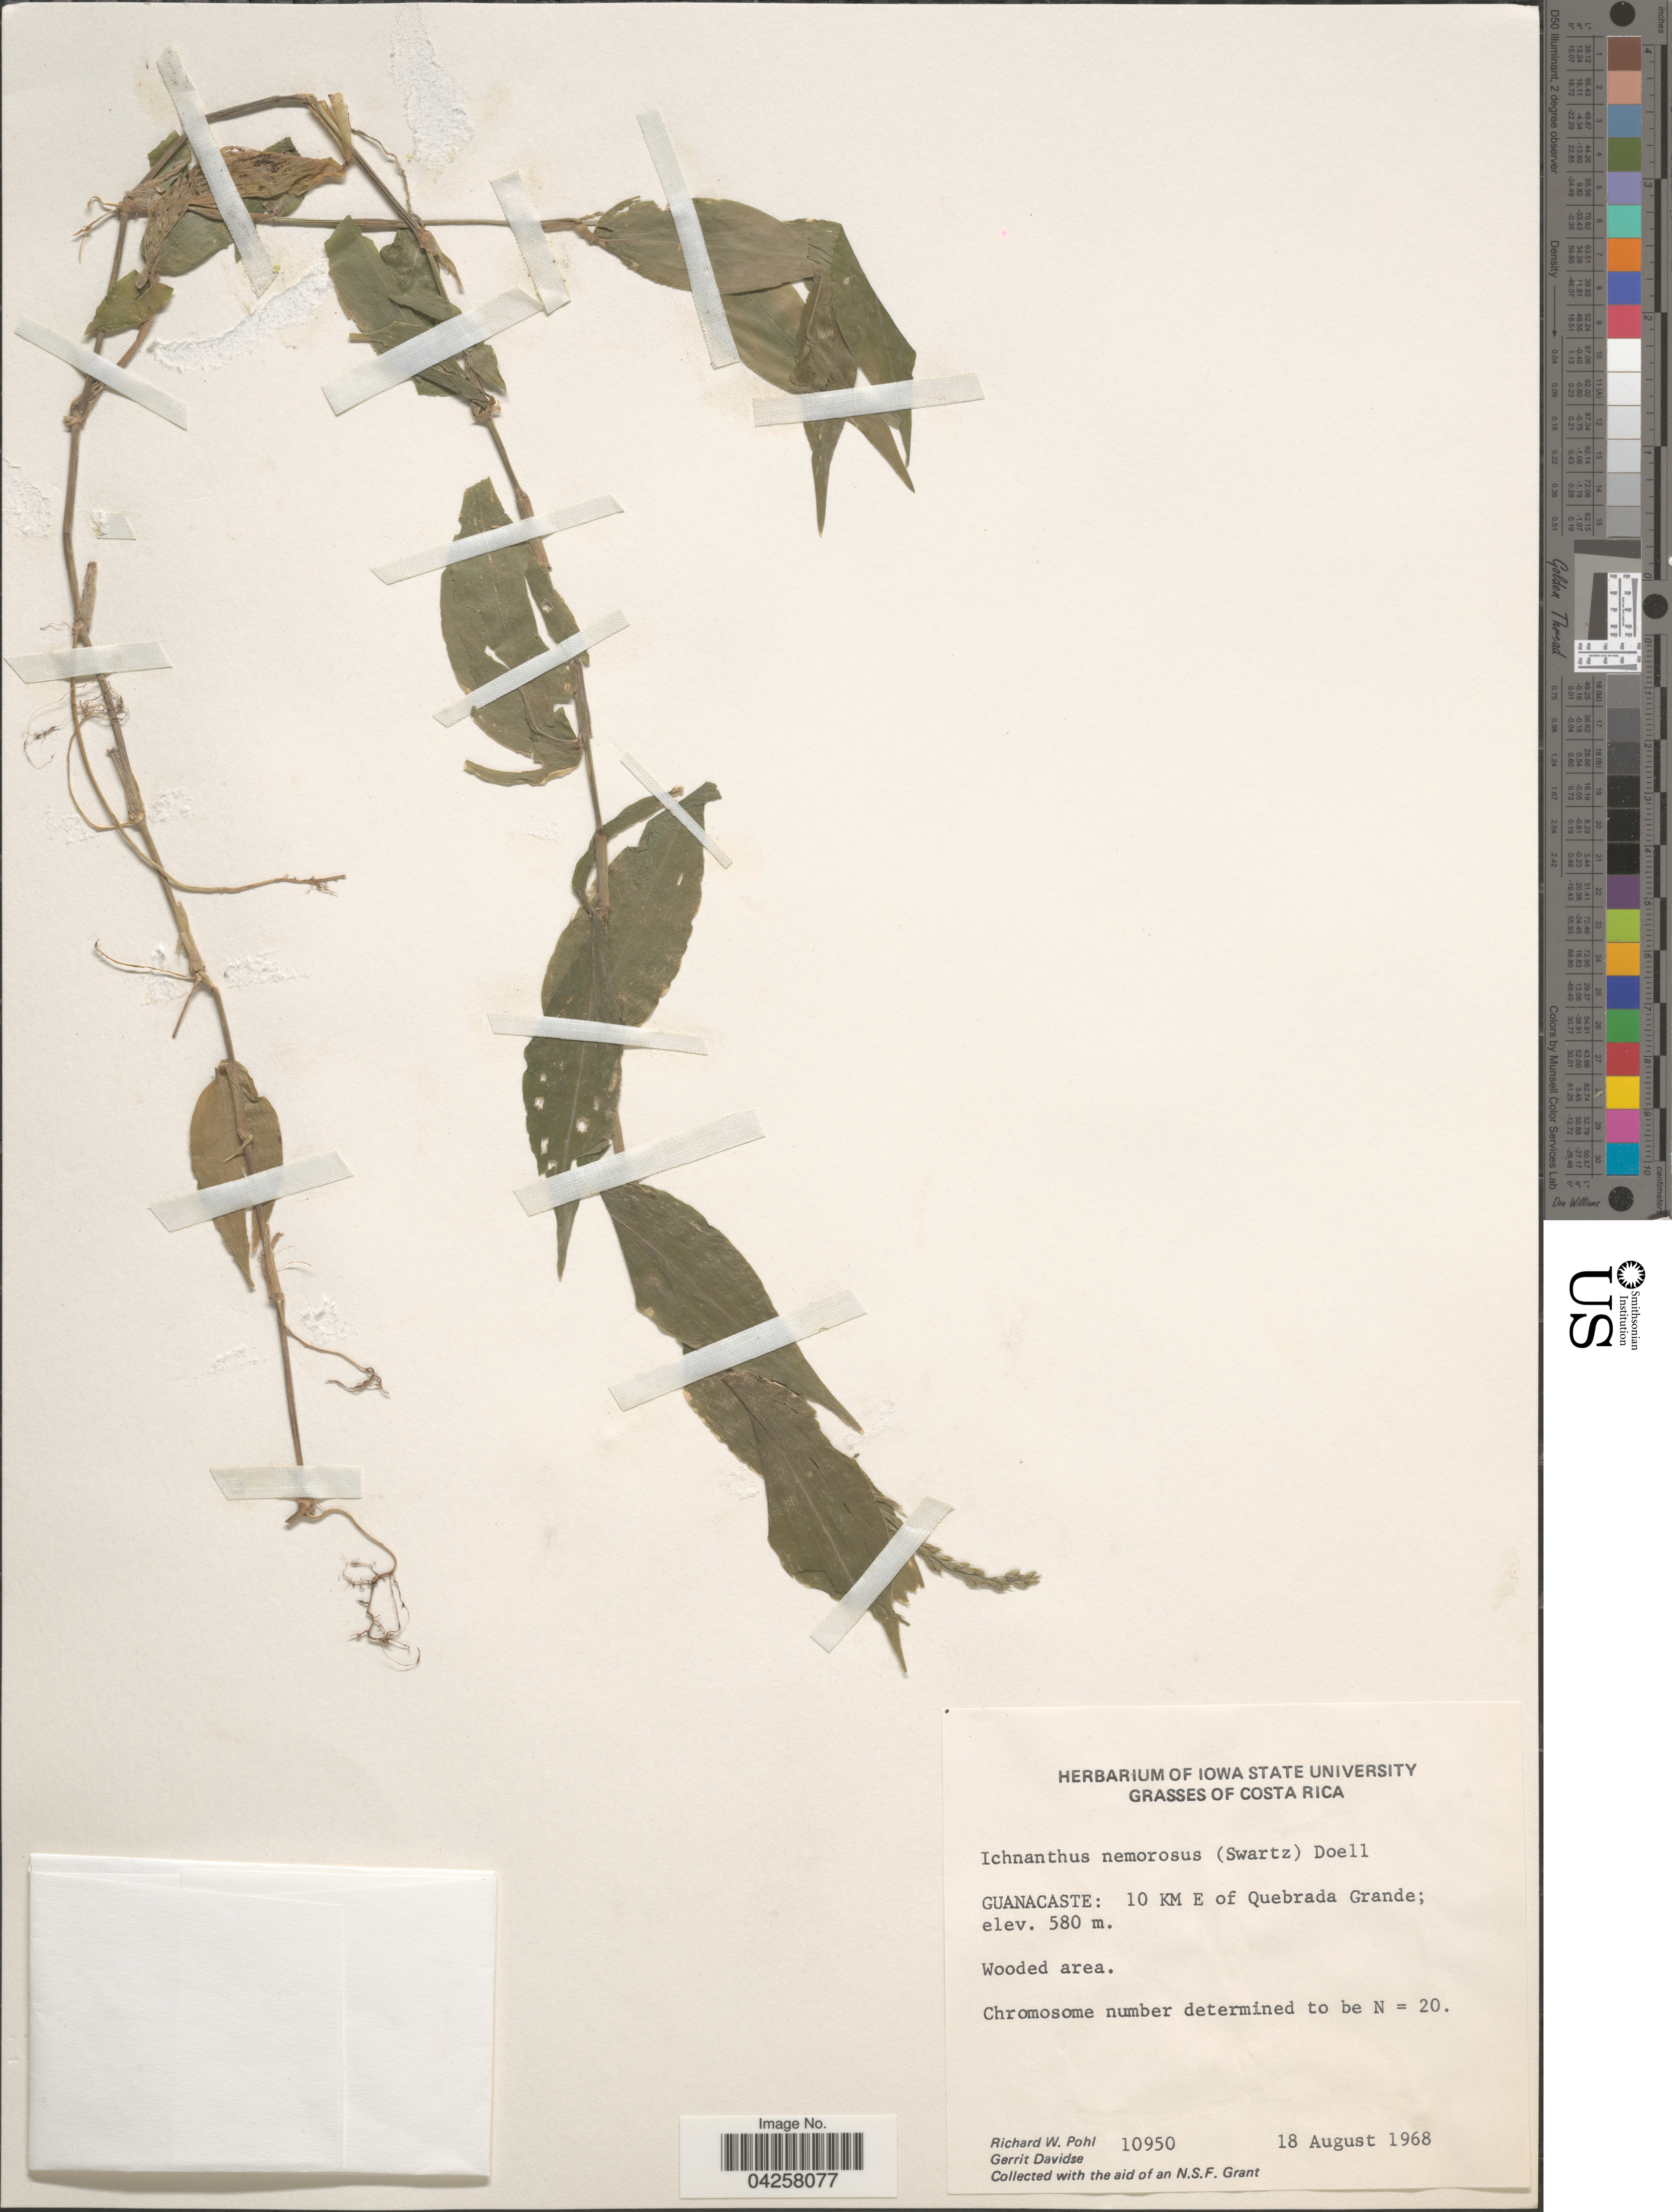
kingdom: Plantae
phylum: Tracheophyta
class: Liliopsida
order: Poales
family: Poaceae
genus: Ichnanthus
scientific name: Ichnanthus nemorosus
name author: (Sw.) Döll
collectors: R. W. Pohl & G. Davidse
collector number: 10950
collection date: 1968-08-18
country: Costa Rica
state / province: Guanacaste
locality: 10 KM E of Quebrada Grande.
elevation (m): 580